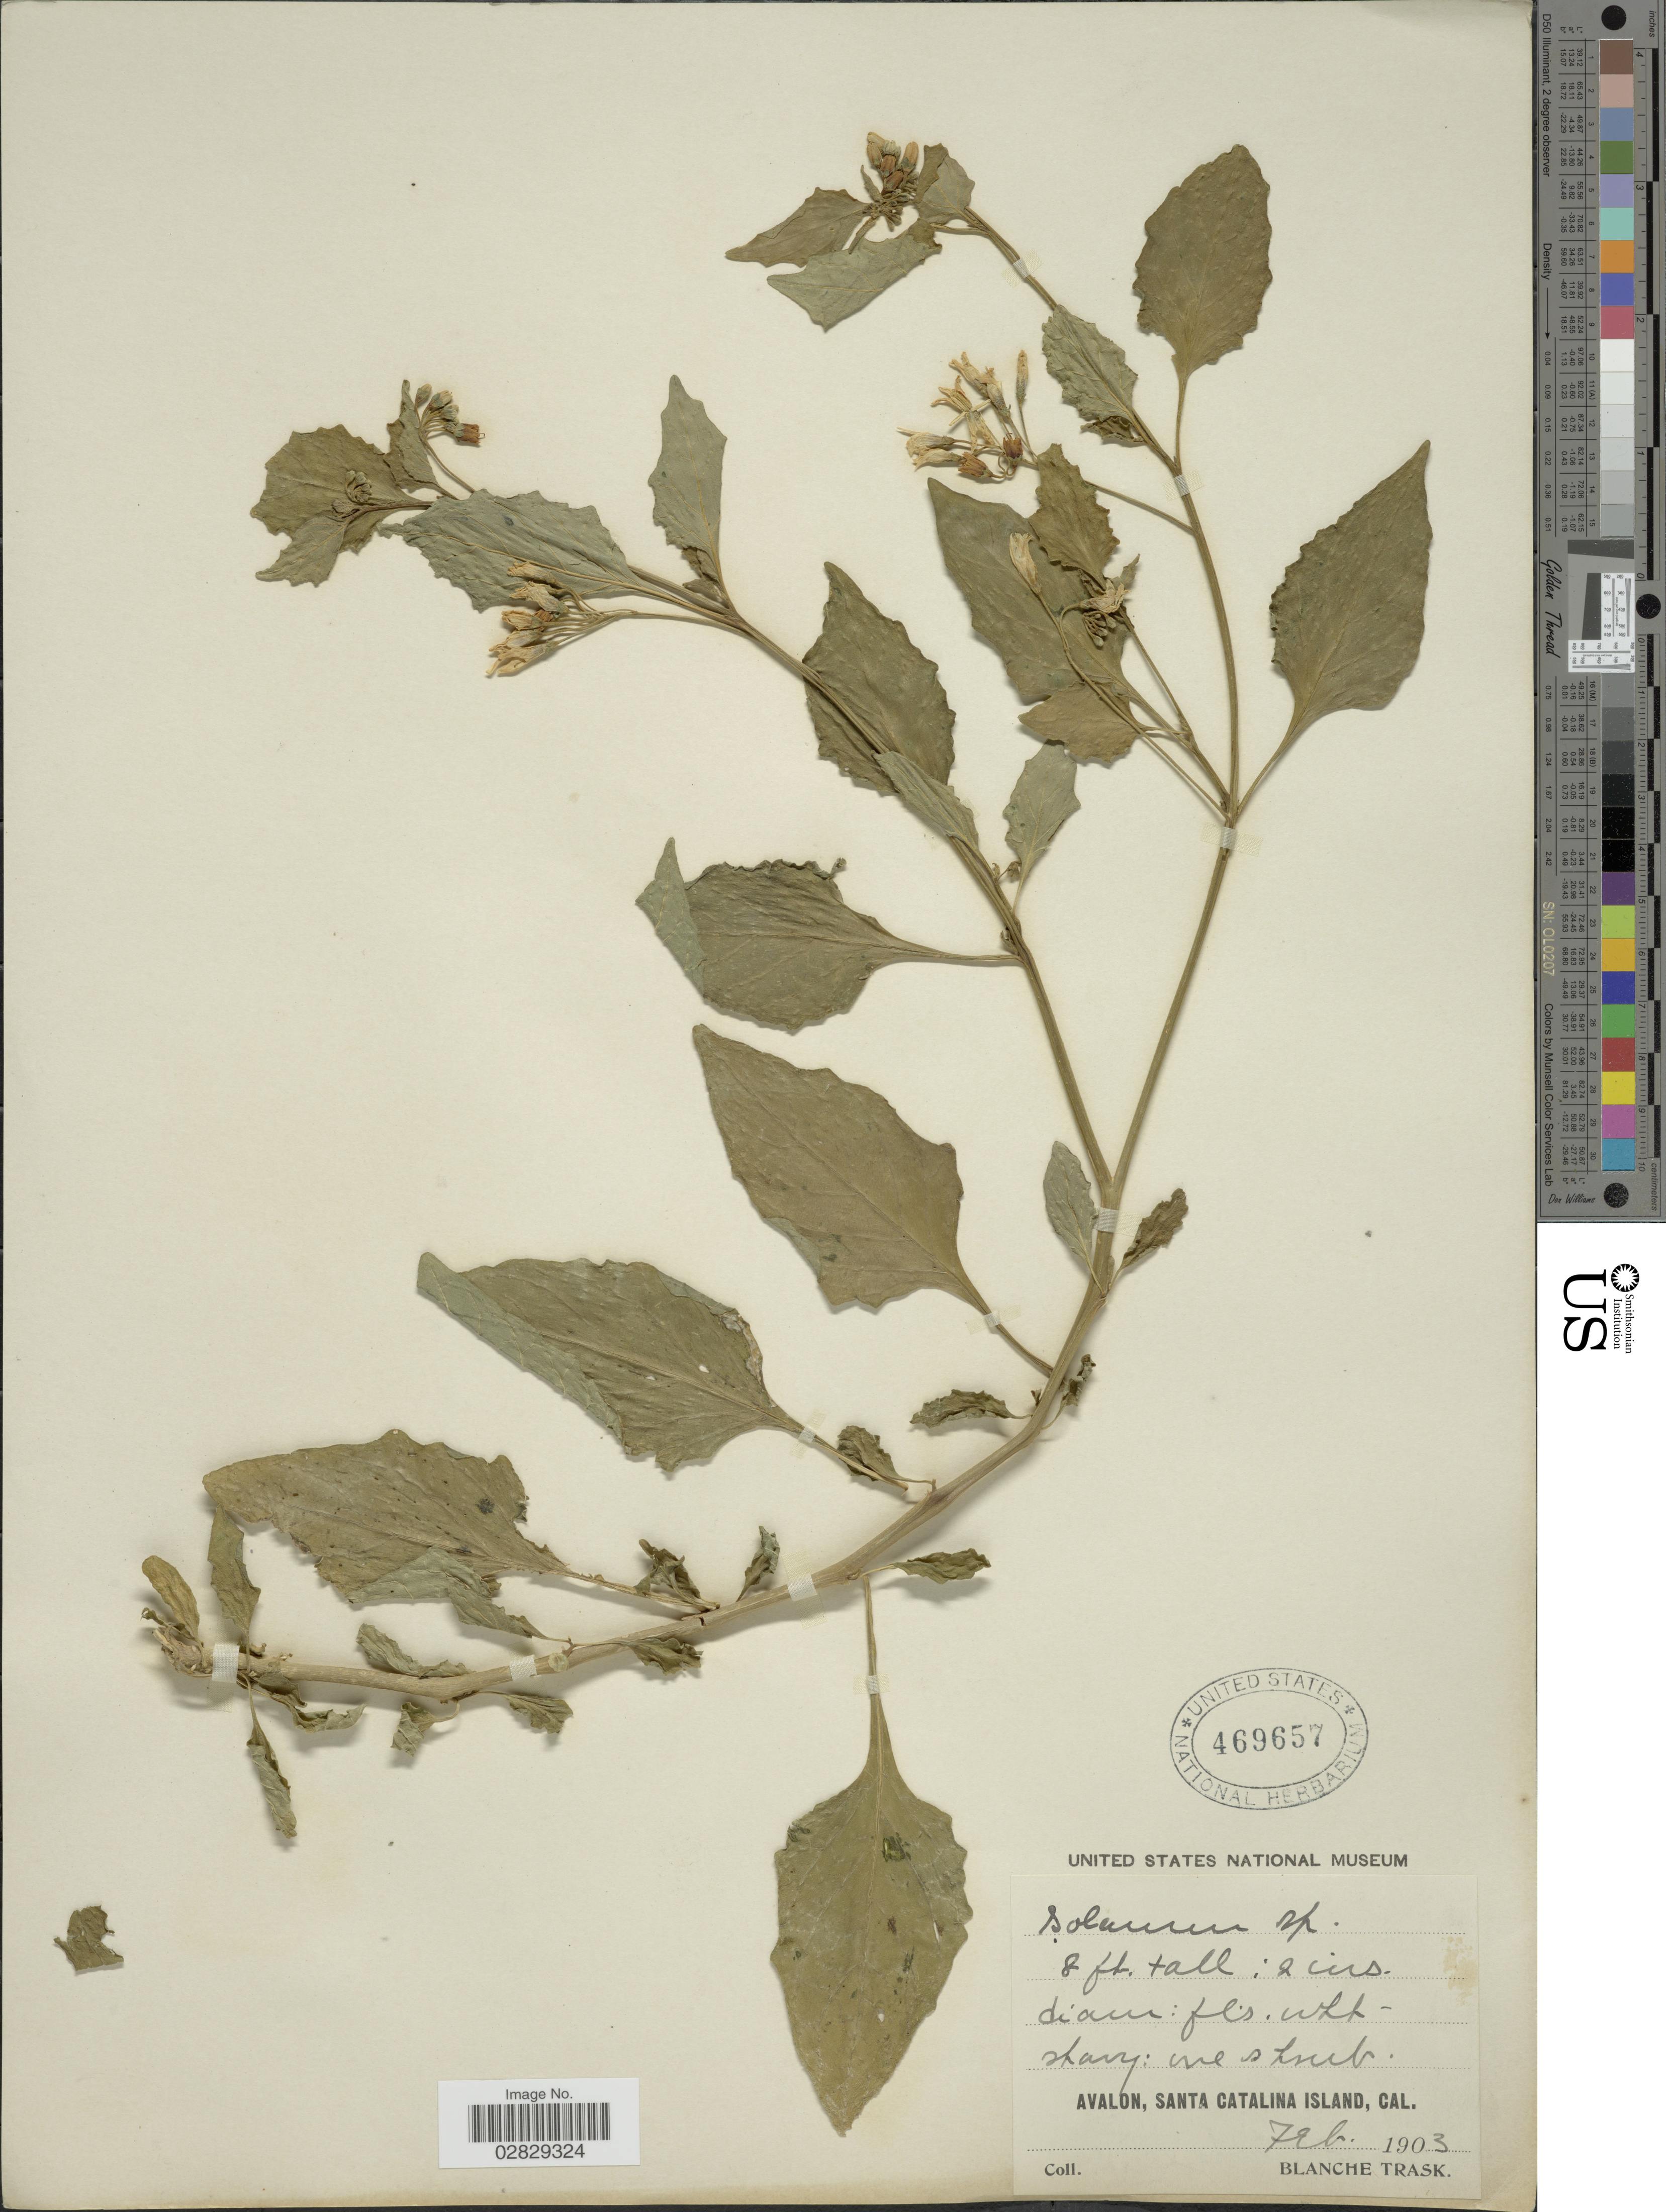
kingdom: Plantae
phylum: Tracheophyta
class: Magnoliopsida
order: Solanales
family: Solanaceae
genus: Solanum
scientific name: Solanum sp.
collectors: B. Trask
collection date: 1903-02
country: United States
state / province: California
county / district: Los Angeles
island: Santa Catalina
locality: Avalon, Santa Catalina Island.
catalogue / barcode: US 469657